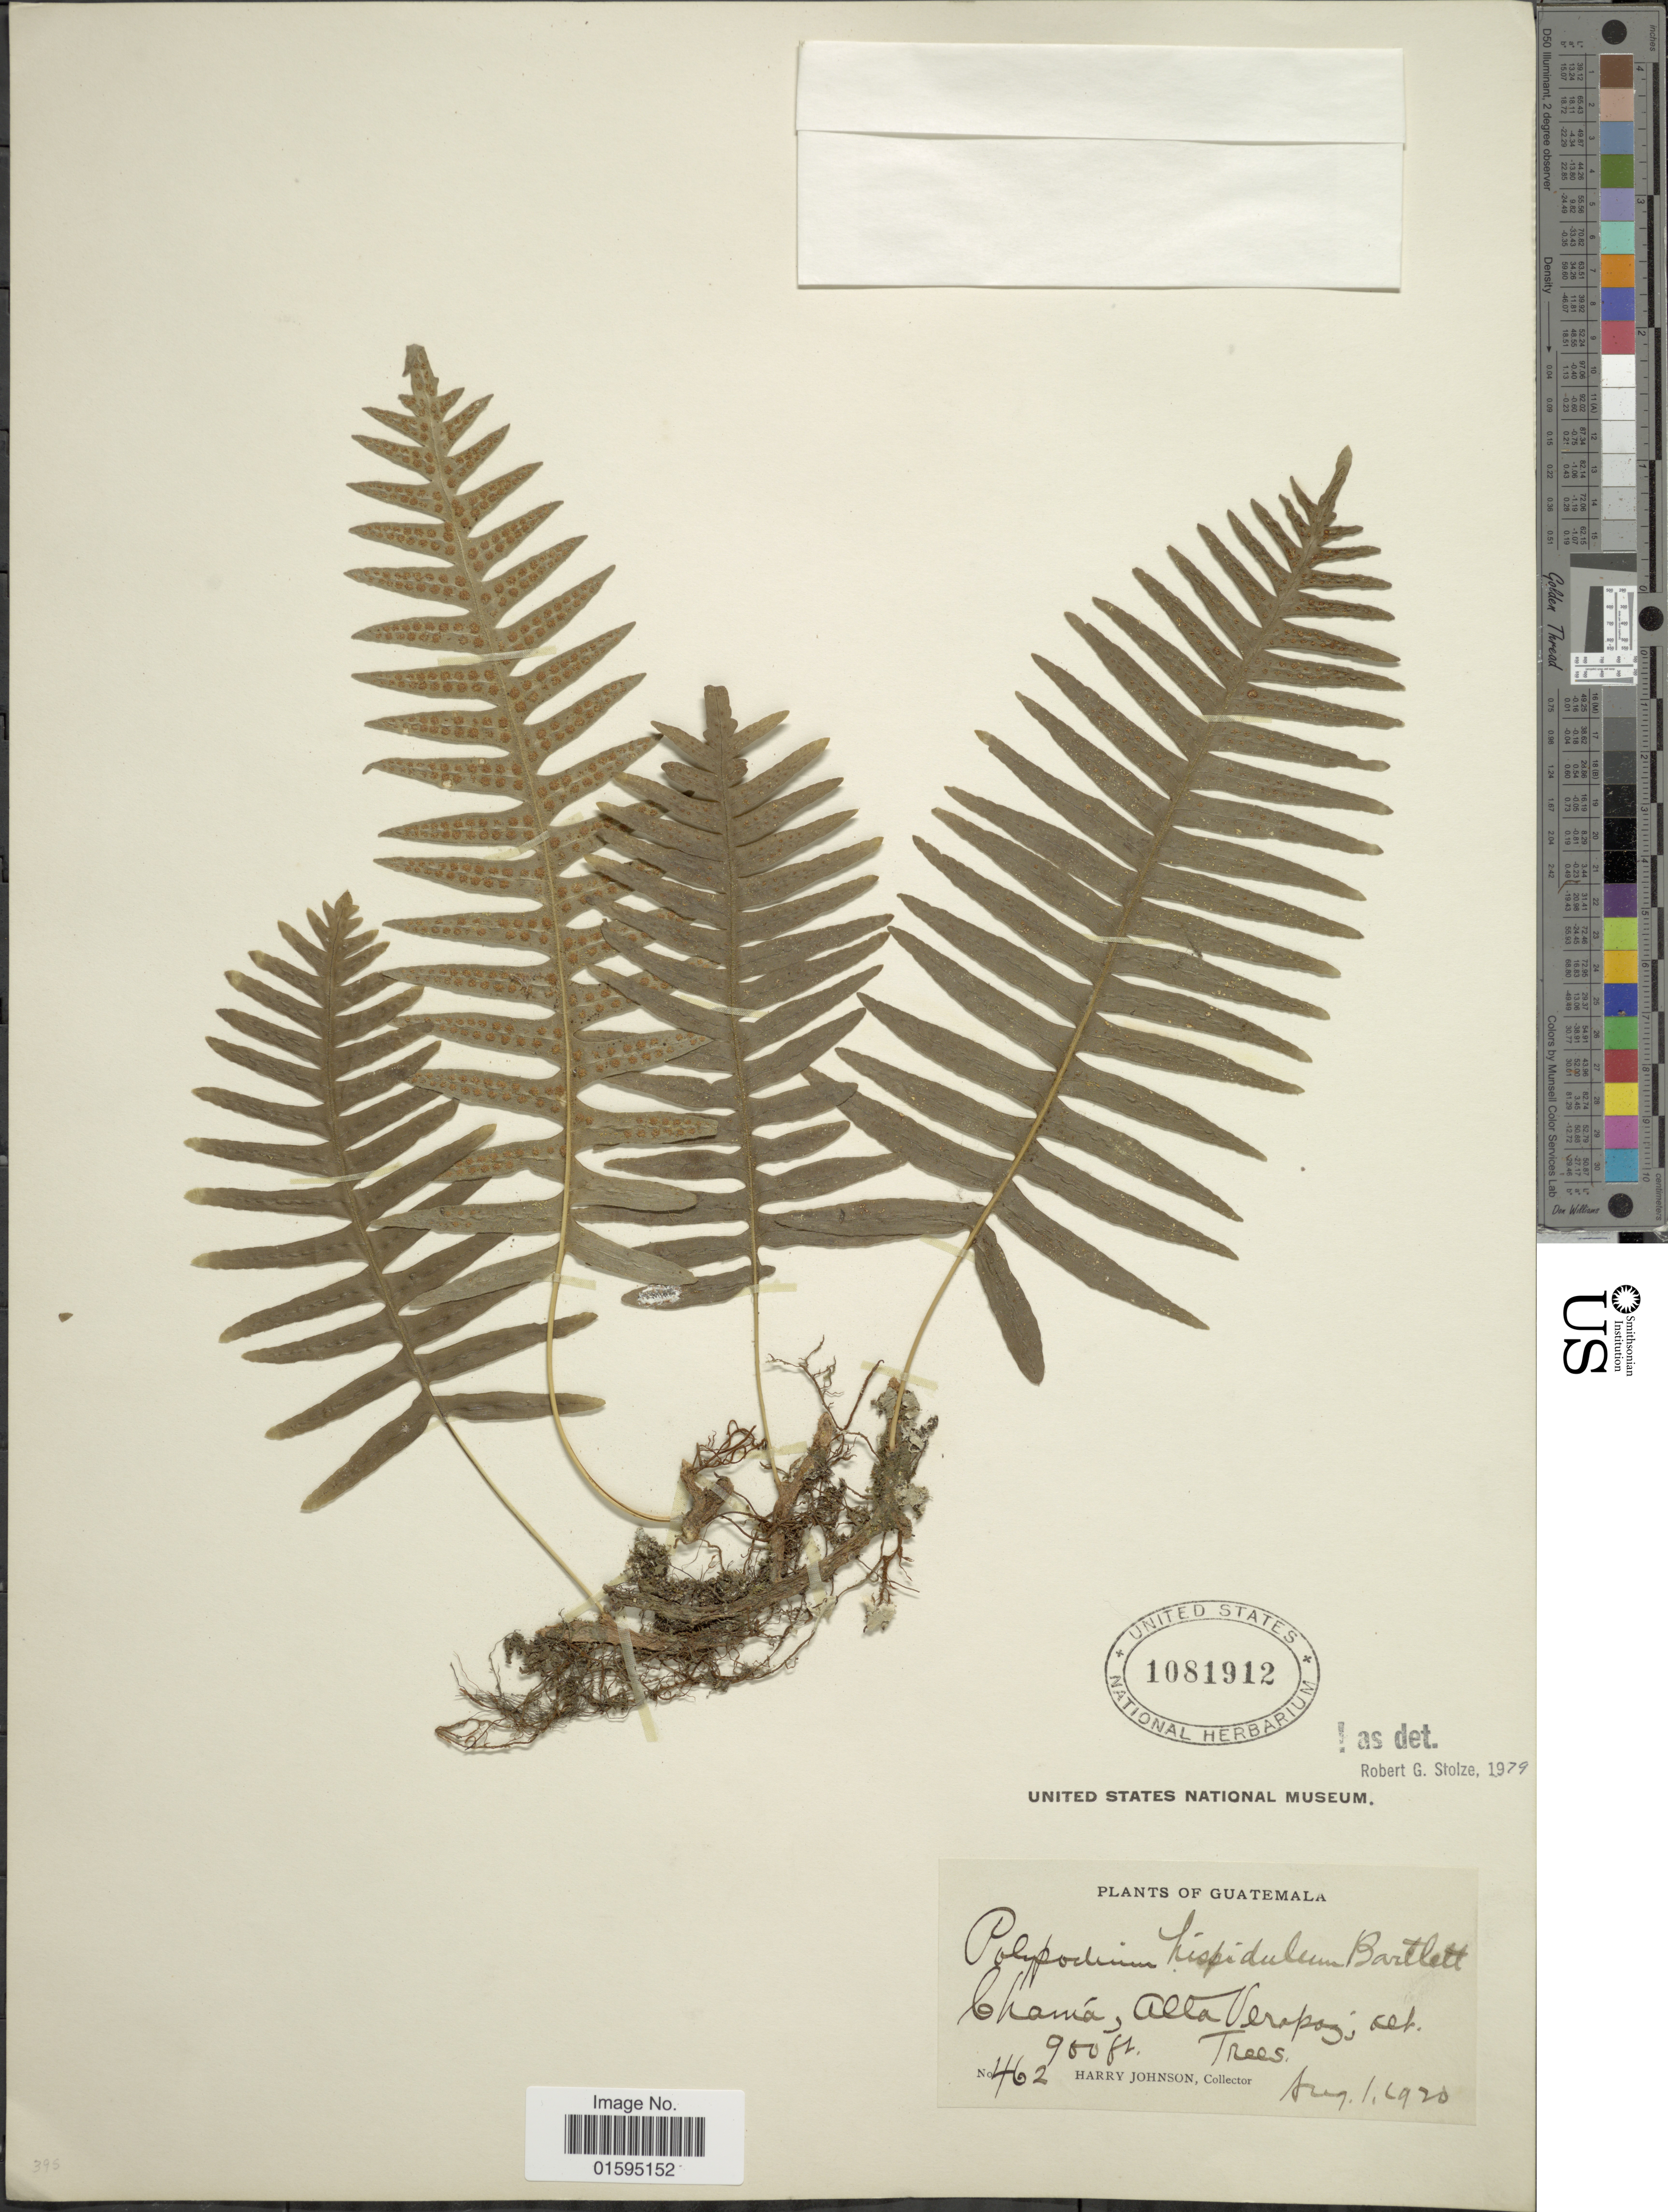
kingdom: Plantae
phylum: Tracheophyta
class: Polypodiopsida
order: Polypodiales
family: Polypodiaceae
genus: Polypodium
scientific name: Polypodium hispidulum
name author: Bartlett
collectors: H. Johnson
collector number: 462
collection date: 1920-08-01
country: Guatemala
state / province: Alta Verapaz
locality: Chamá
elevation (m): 274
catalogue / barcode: US 1081912